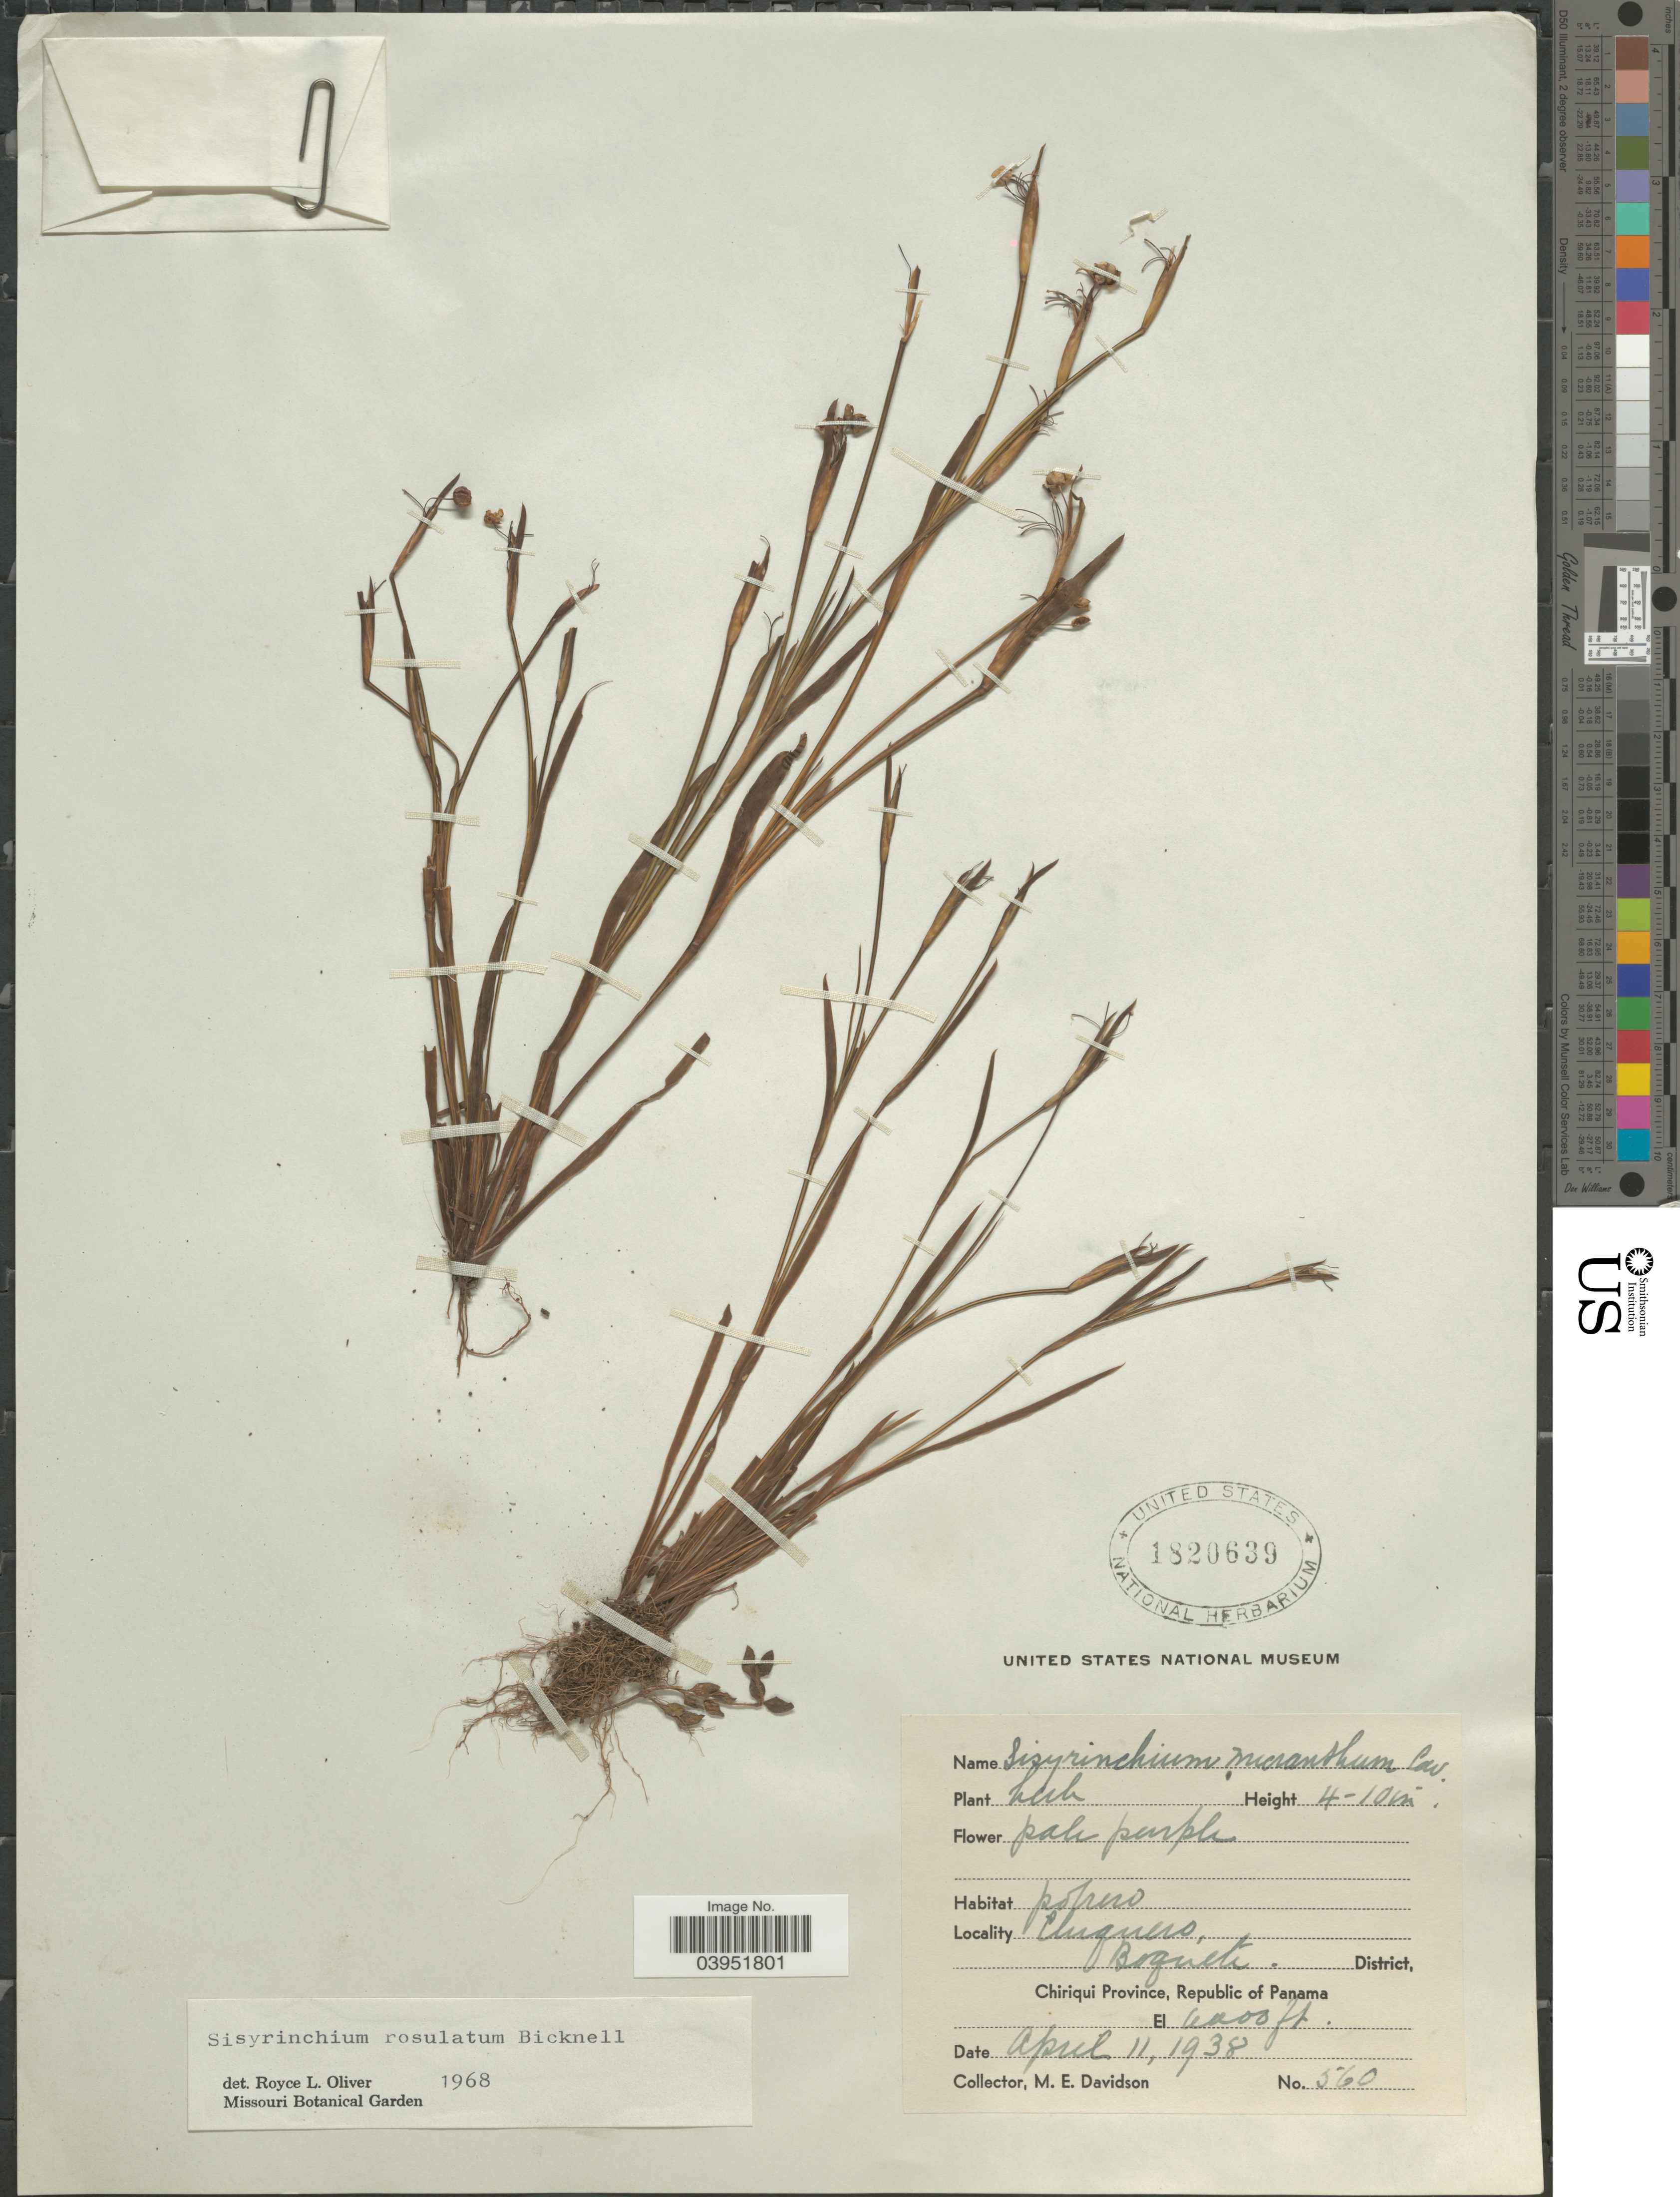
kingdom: Plantae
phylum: Tracheophyta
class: Liliopsida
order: Asparagales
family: Iridaceae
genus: Sisyrinchium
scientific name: Sisyrinchium rosulatum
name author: E.P. Bicknell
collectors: M. E. Davidson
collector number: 560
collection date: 1938-04-11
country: Panama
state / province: Chiriqui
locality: Chiquero. Boquete District, Republic of Panama.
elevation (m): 1829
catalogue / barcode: US 1820639